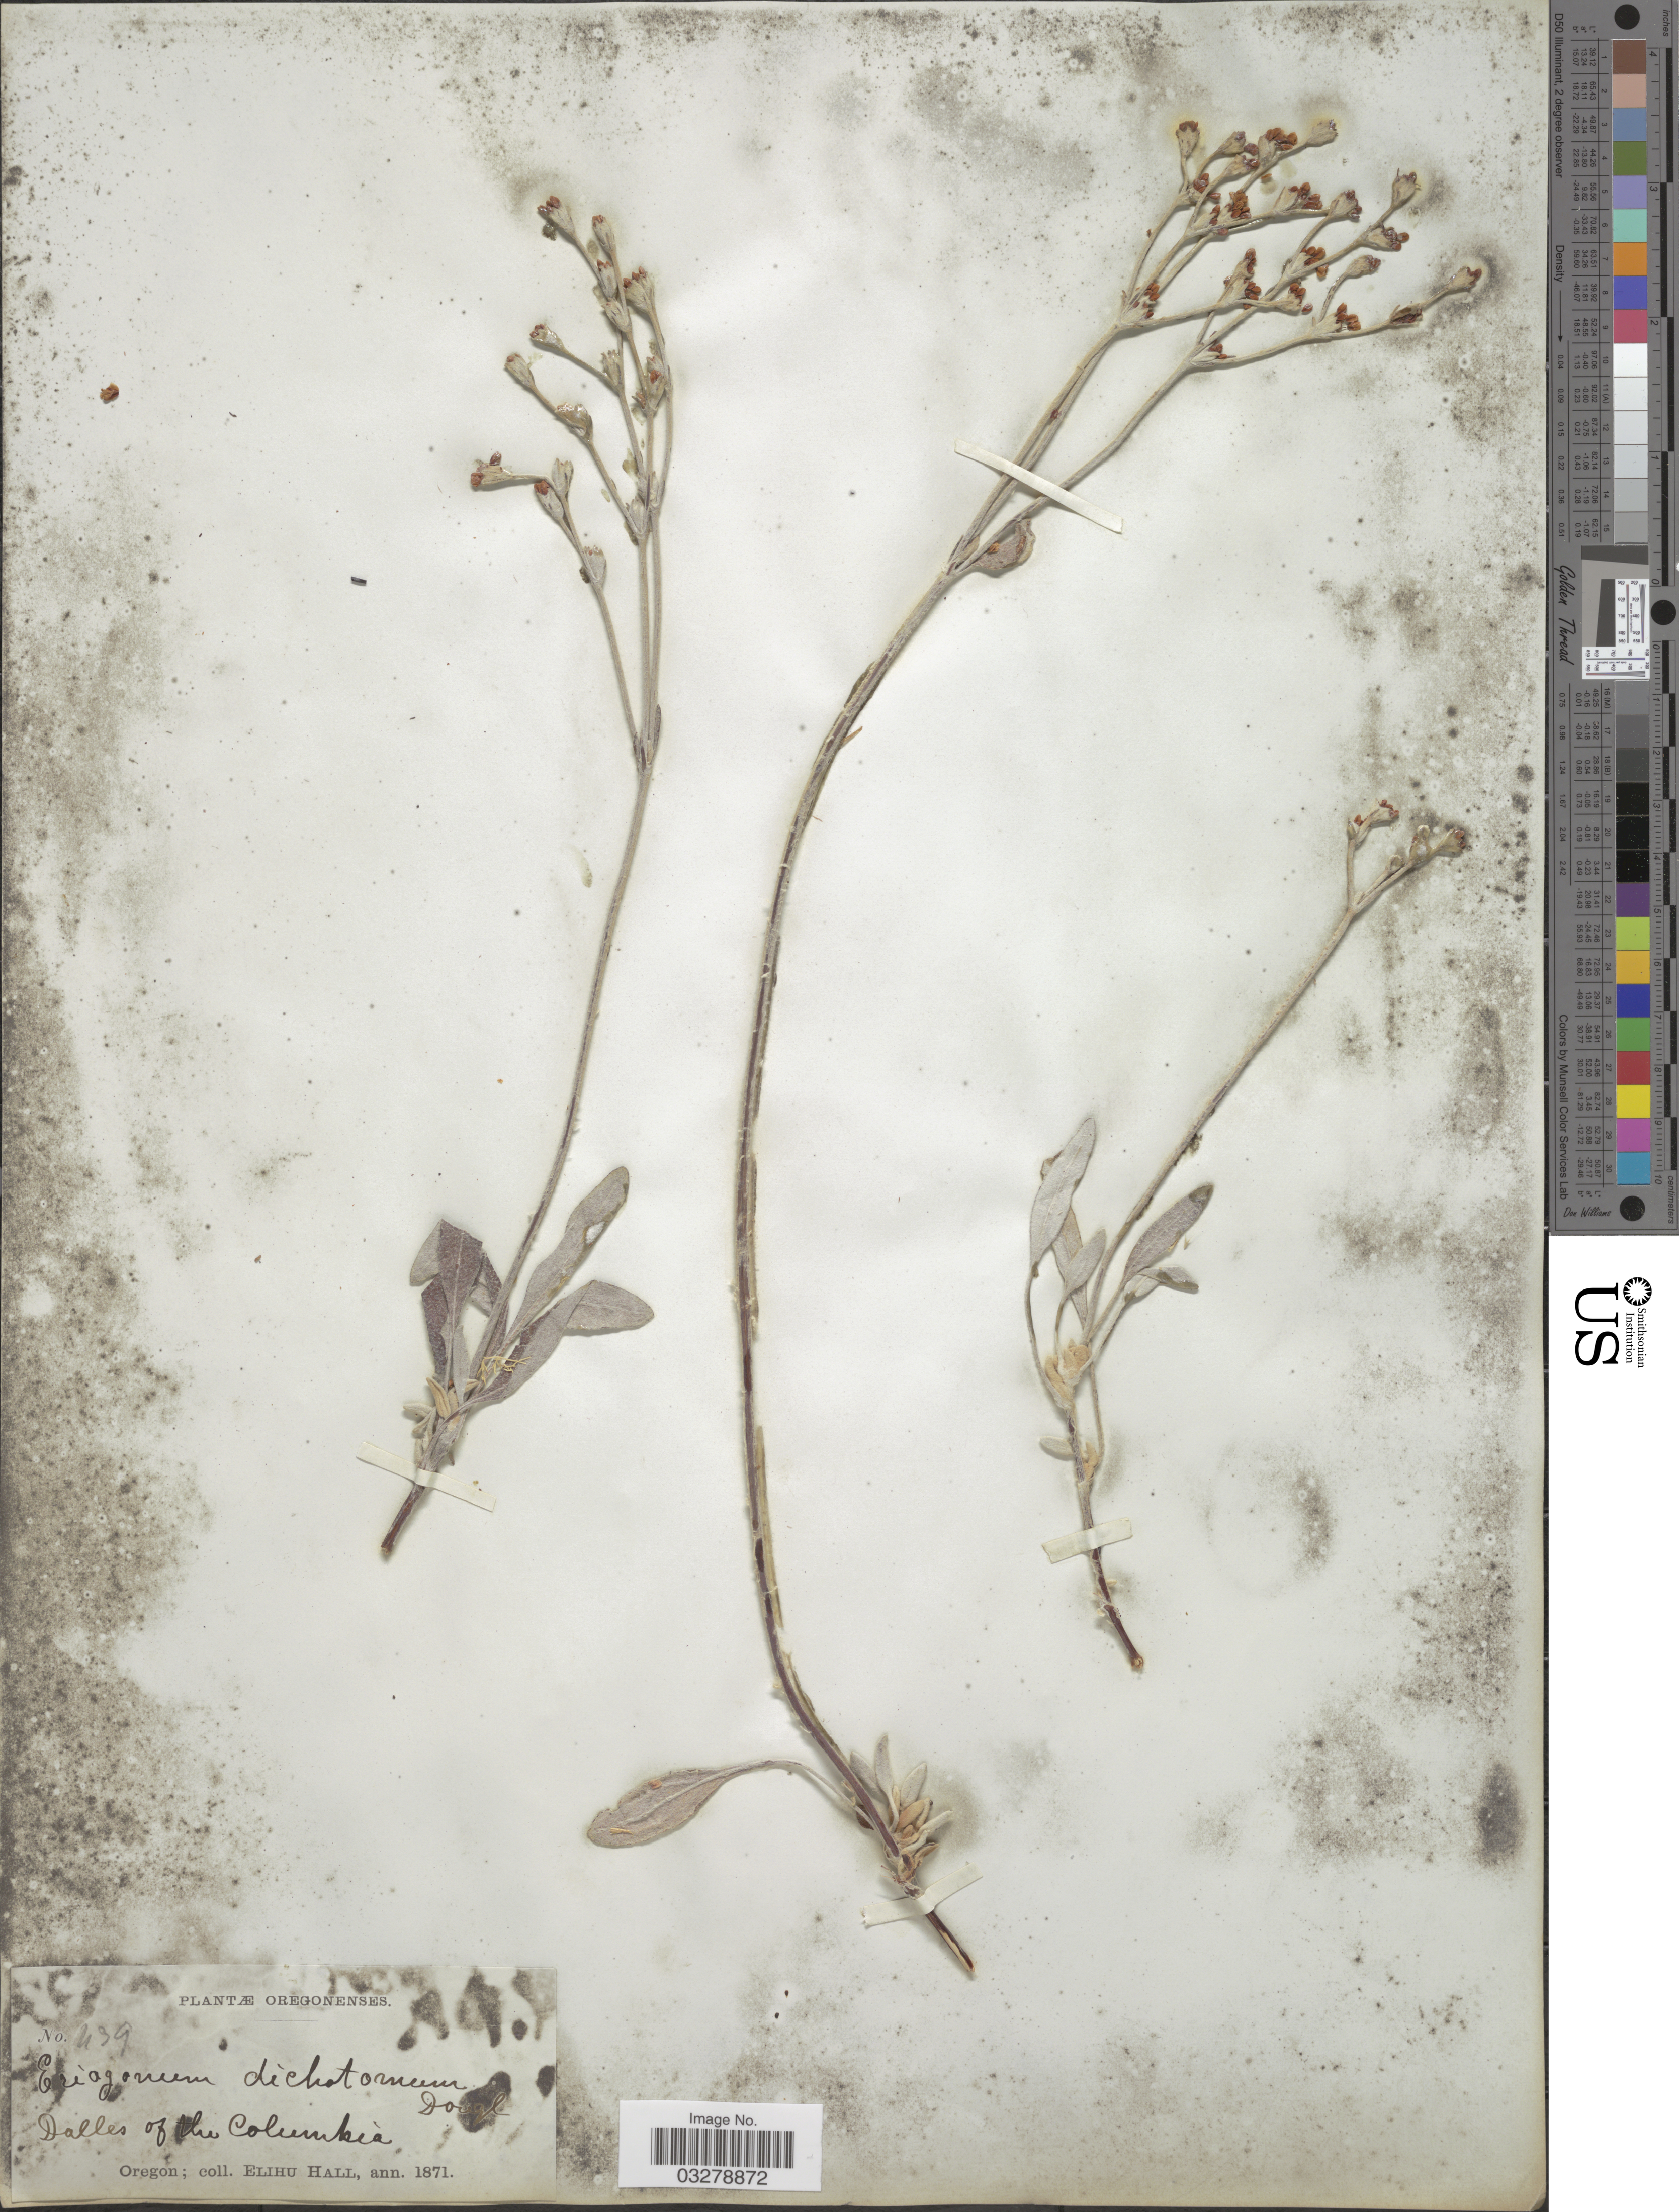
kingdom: Plantae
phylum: Tracheophyta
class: Magnoliopsida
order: Caryophyllales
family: Polygonaceae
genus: Eriogonum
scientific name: Eriogonum niverum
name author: Douglas ex Benth.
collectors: E. Hall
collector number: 439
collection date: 1871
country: United States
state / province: Oregon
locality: Dalles of the Columbia.